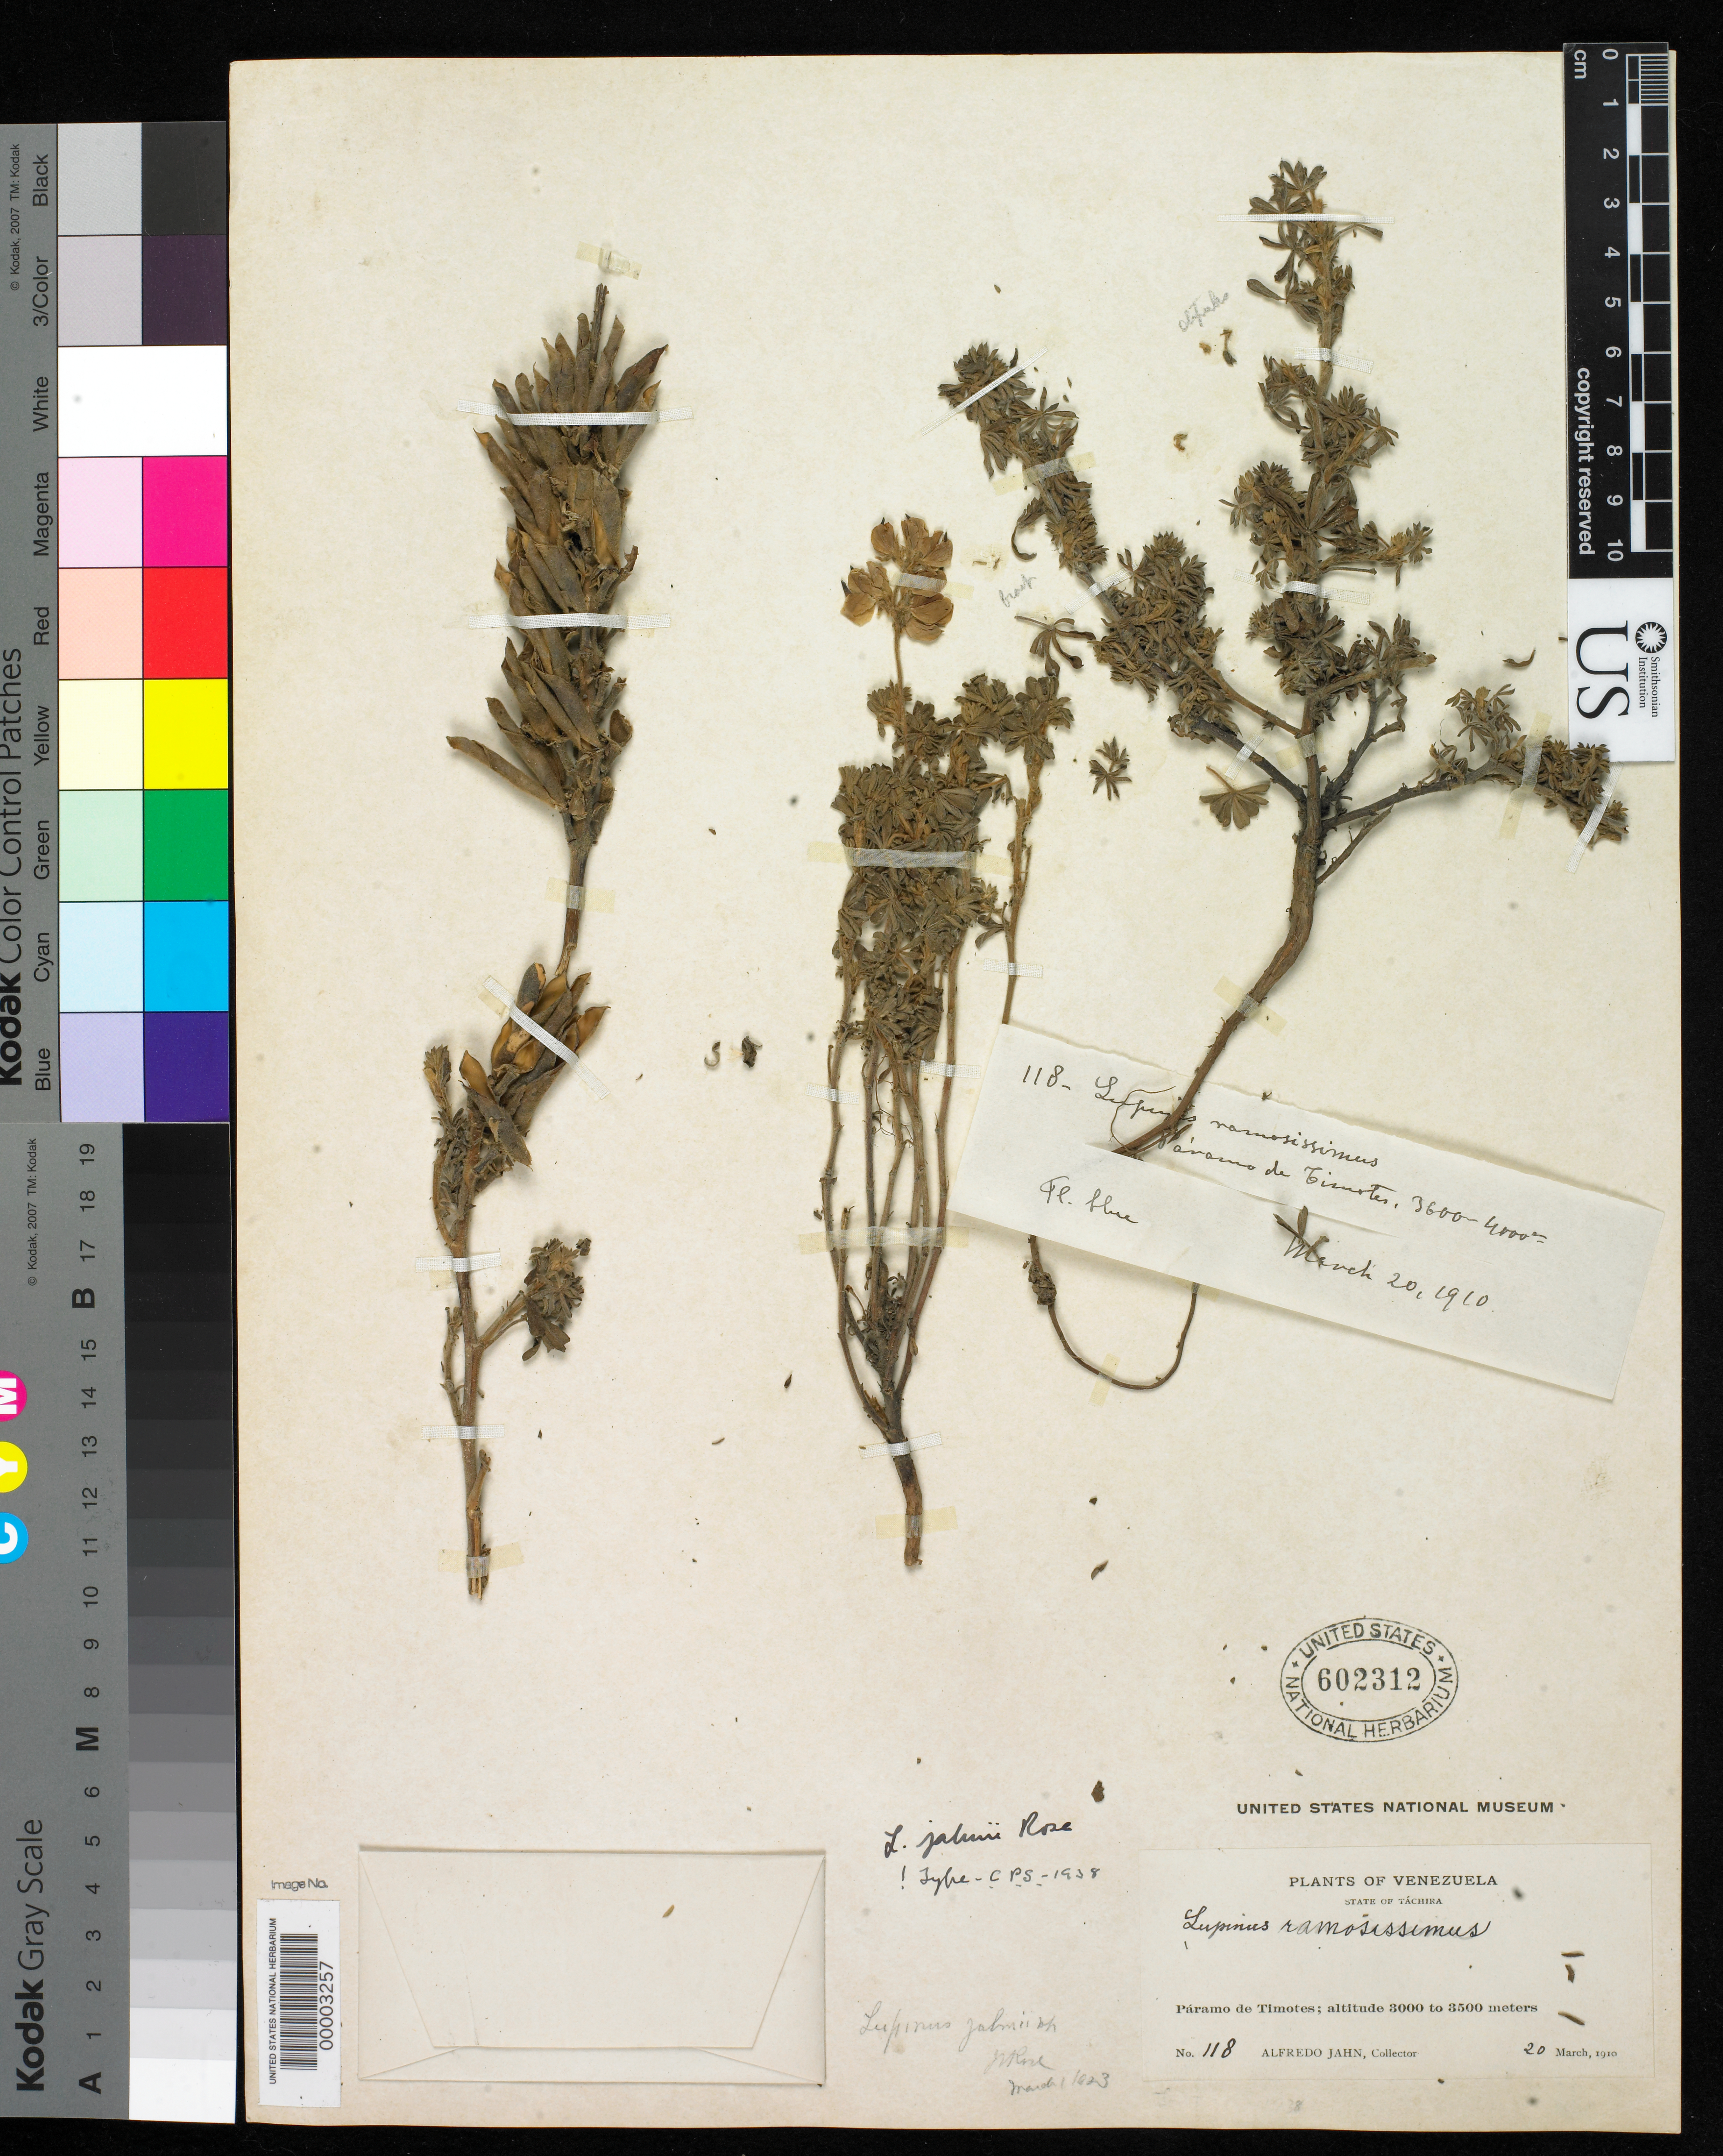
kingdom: Plantae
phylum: Tracheophyta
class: Magnoliopsida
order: Fabales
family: Fabaceae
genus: Lupinus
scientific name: Lupinus jahnii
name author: Rose ex C.P. Sm.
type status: Holotype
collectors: A. Jahn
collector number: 118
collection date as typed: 20 Mar 1910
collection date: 1910-03-20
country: Venezuela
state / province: Tachira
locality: Paramo de Timotes.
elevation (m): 3000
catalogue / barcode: US 602312